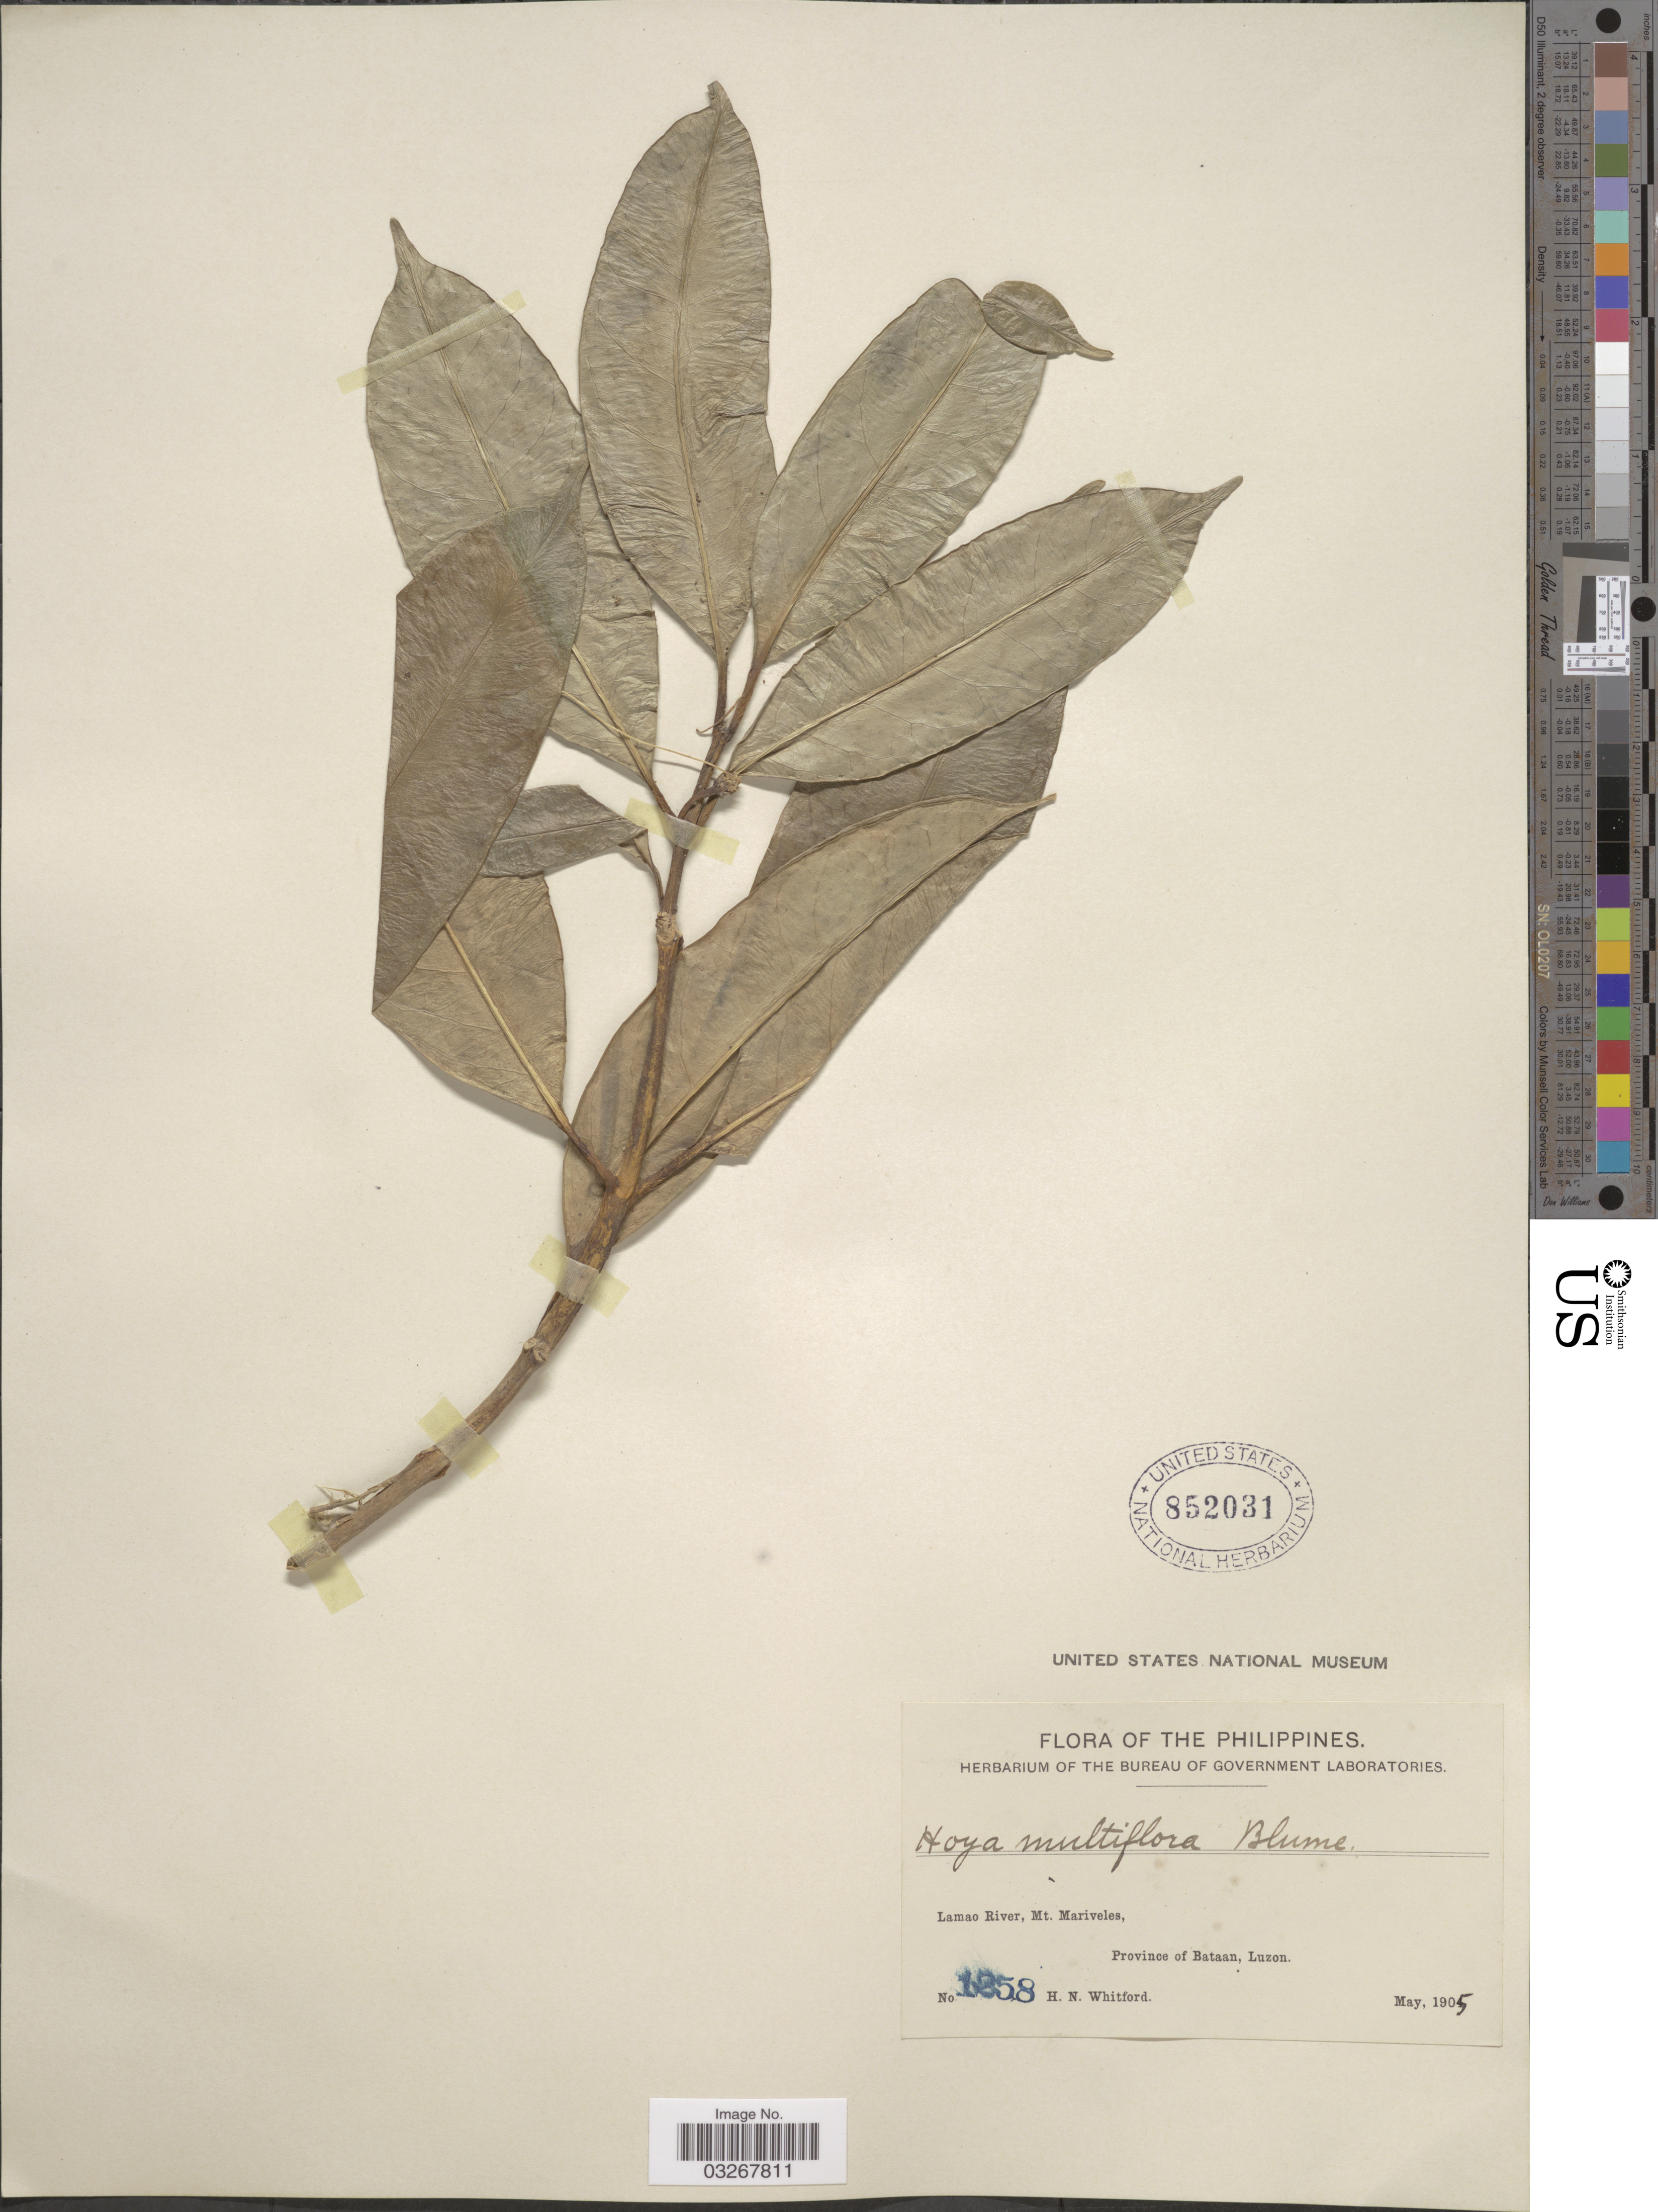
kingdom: Plantae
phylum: Tracheophyta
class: Magnoliopsida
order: Gentianales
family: Apocynaceae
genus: Centrostemma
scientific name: Centrostemma multiflorum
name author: (Blume) Decne.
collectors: H. N. Whitford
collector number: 1258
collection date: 1905-05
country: Philippines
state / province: Central Luzon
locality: Lamao River, Mt. Mariveles. Province of Bataan, Luzon.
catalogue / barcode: US 852031